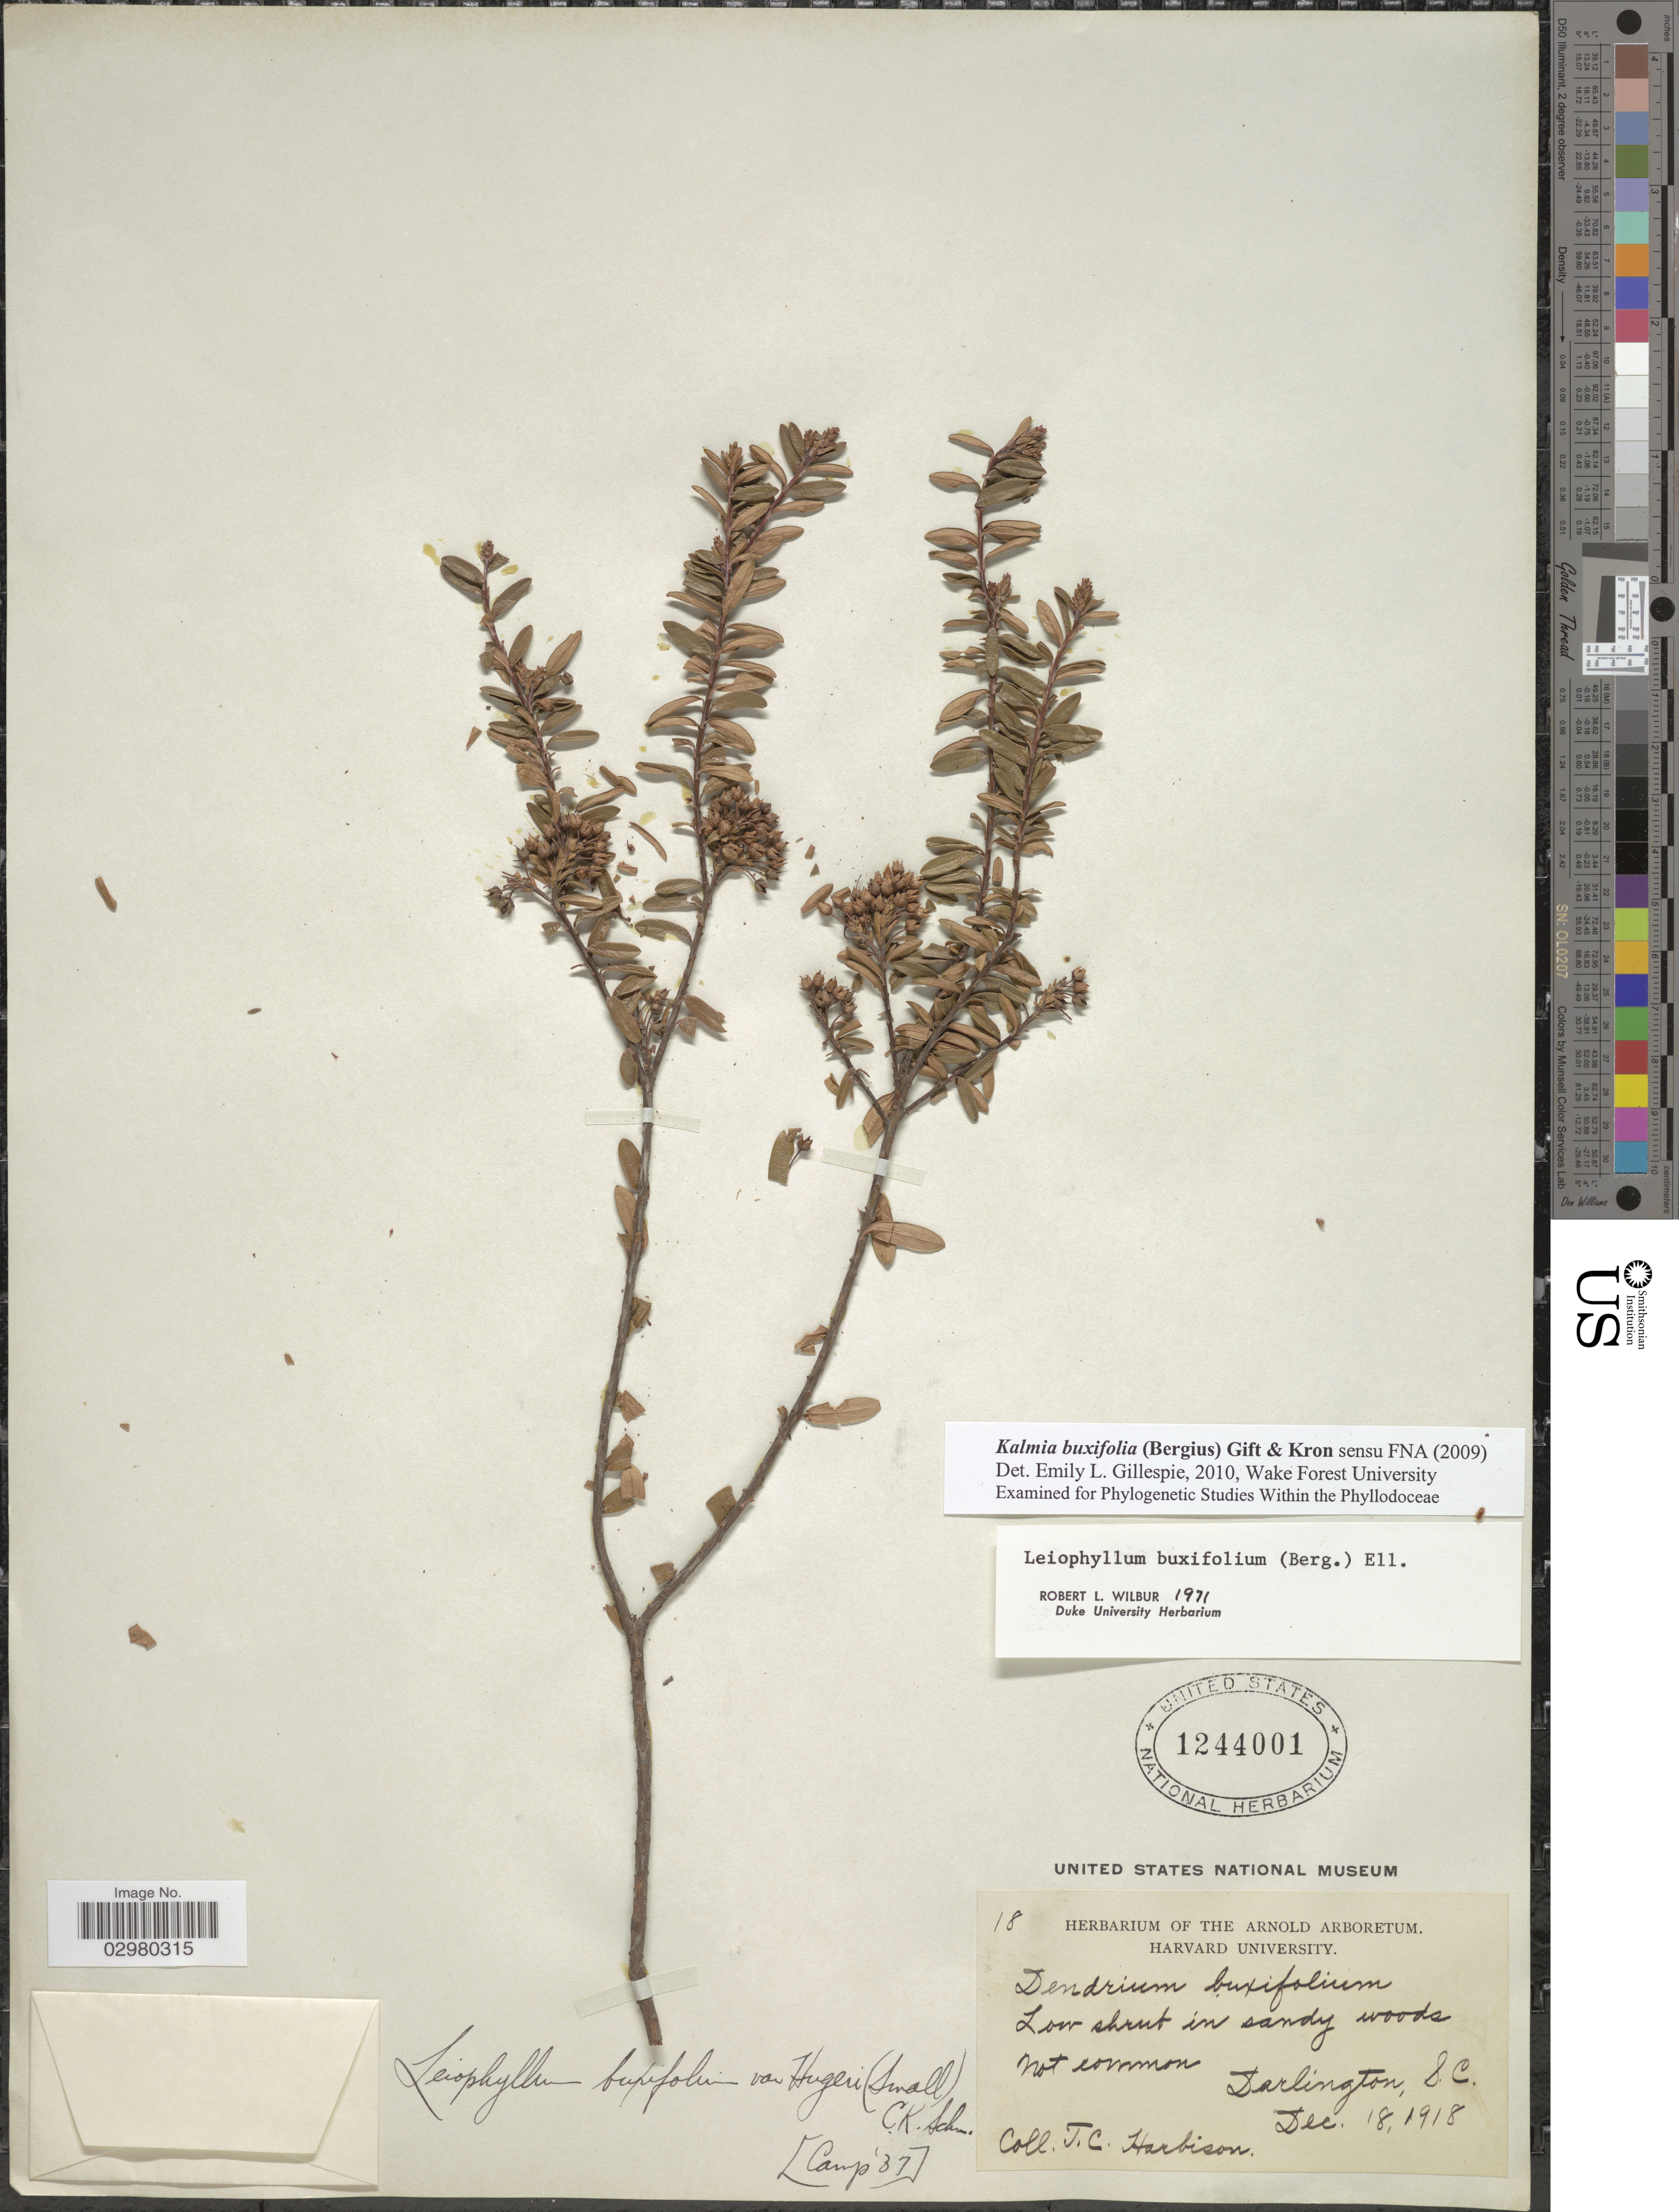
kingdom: Plantae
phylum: Tracheophyta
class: Magnoliopsida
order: Ericales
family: Ericaceae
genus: Leiophyllum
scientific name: Leiophyllum buxifolium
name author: (Bergius) Elliott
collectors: T. Harbison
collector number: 18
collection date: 1918-12-18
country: United States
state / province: South Carolina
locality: Darlington.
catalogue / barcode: US 1244001